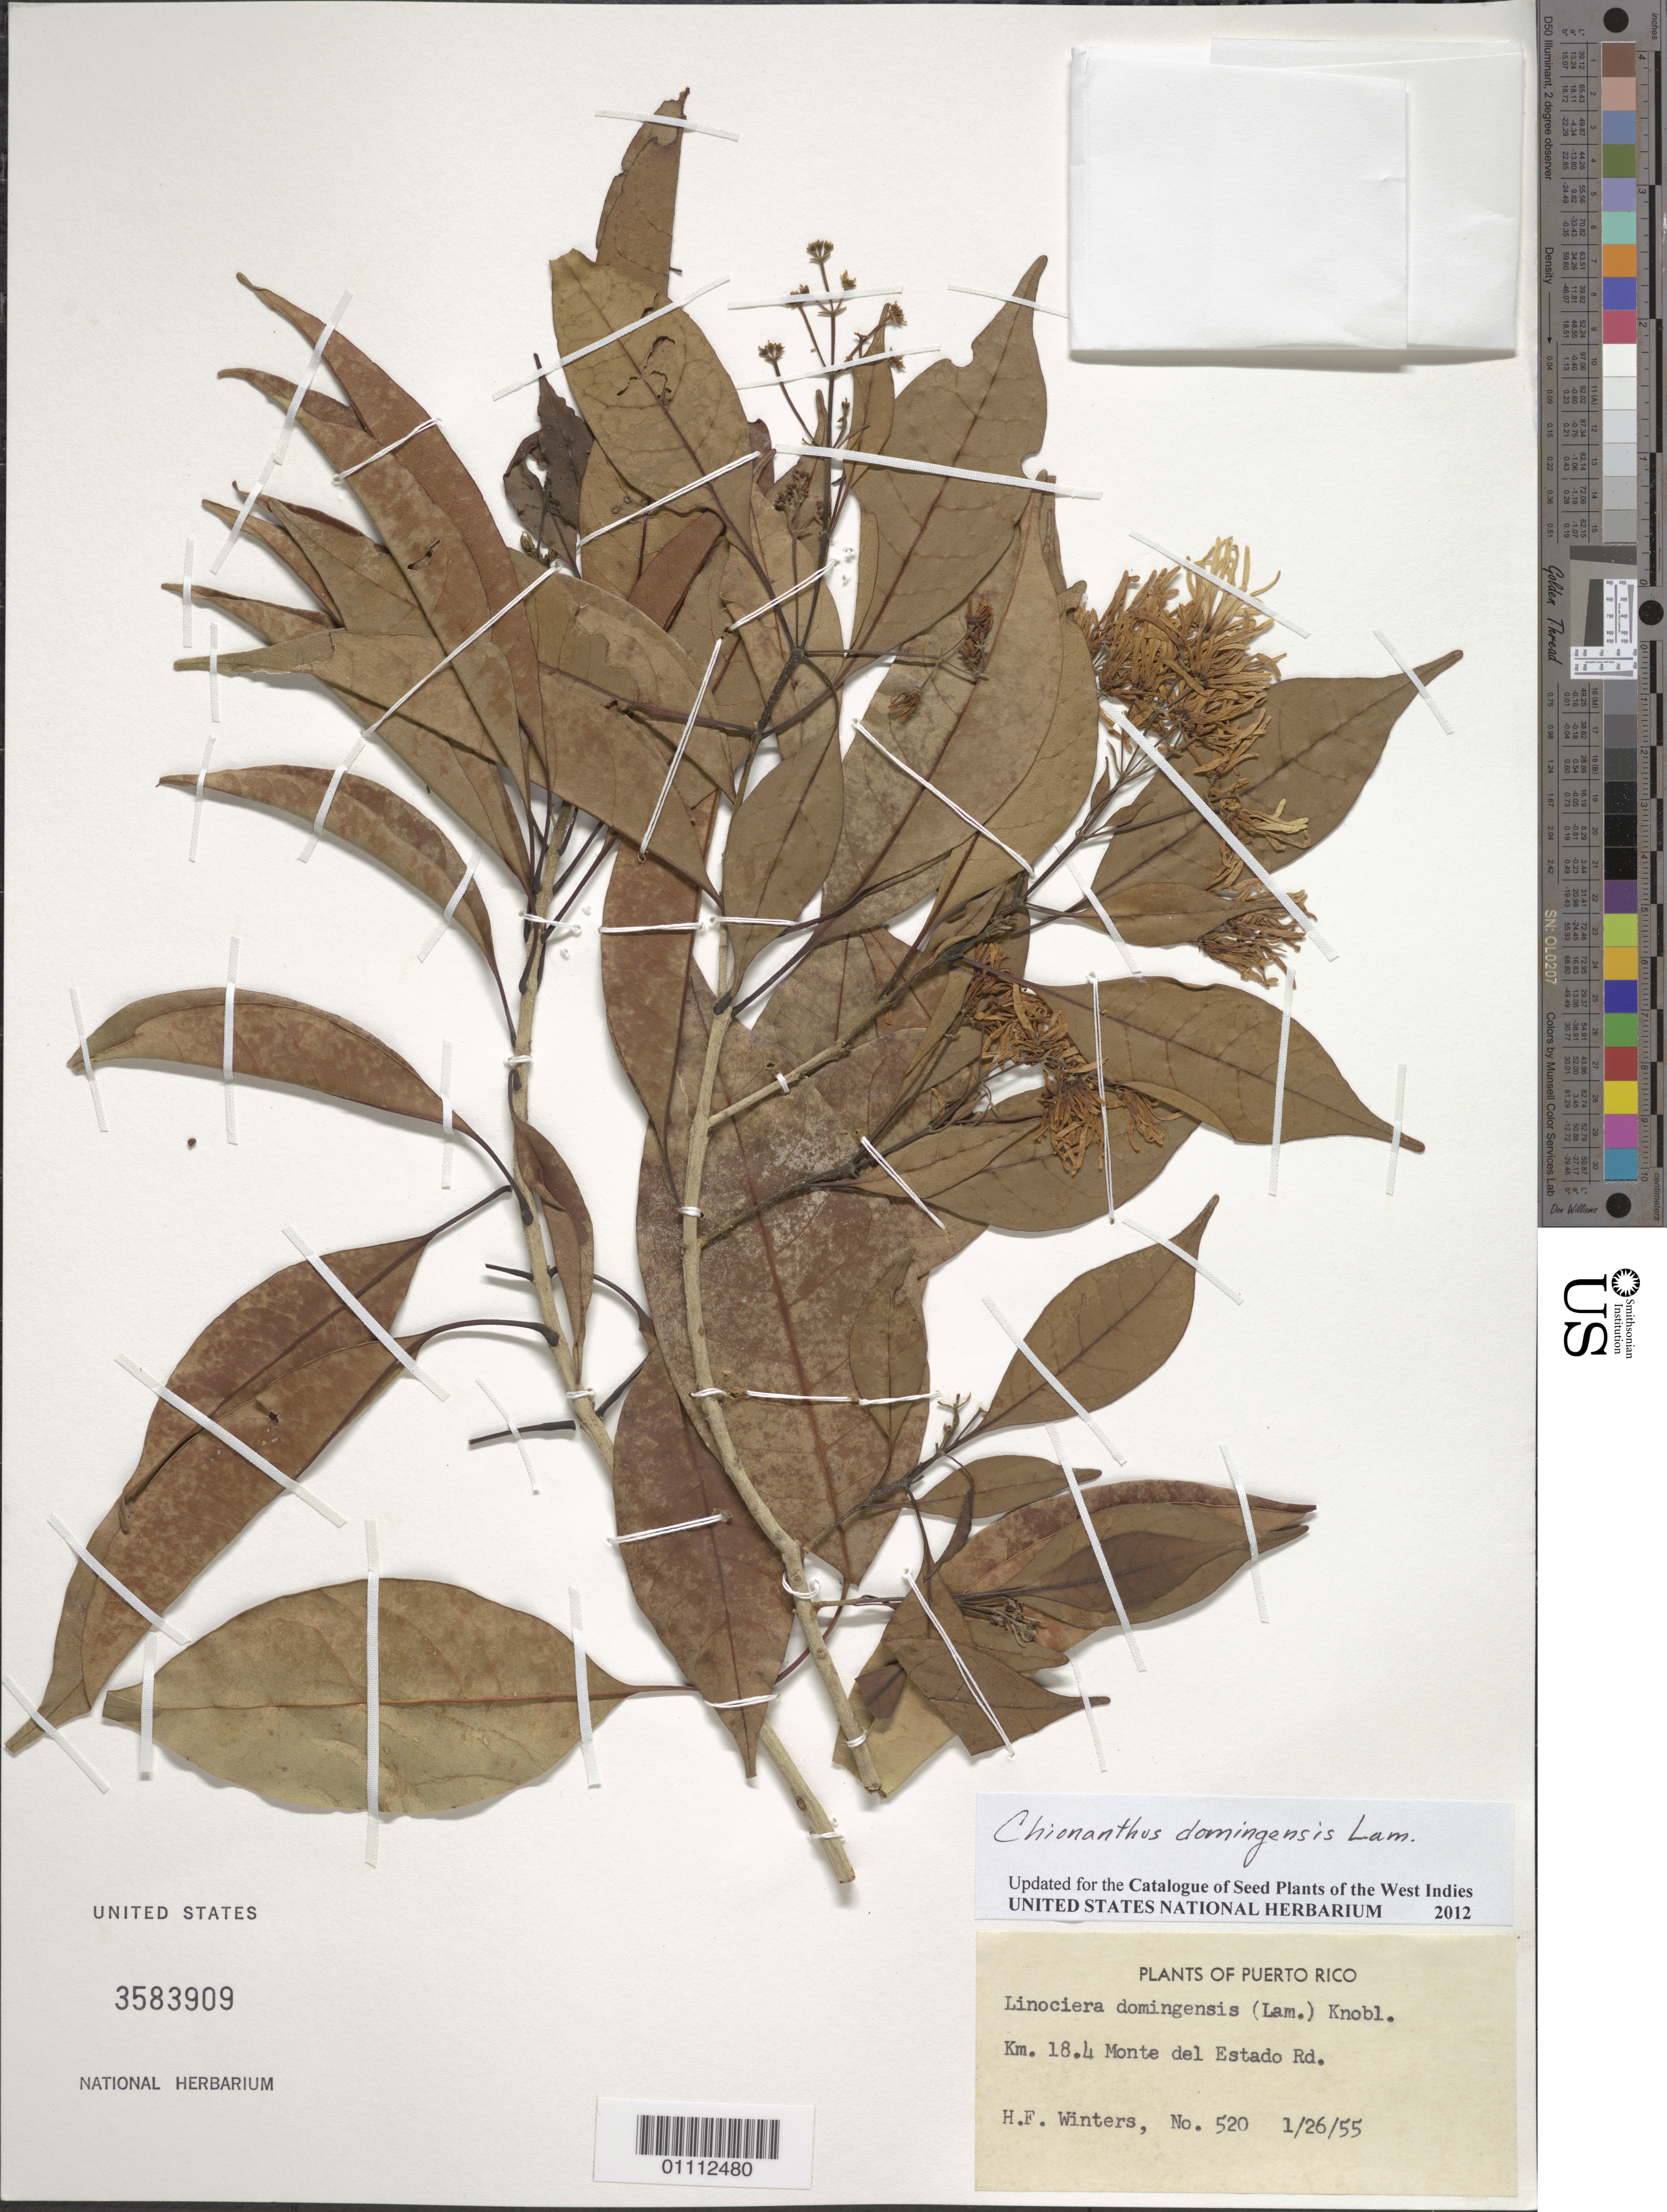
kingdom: Plantae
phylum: Tracheophyta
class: Magnoliopsida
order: Lamiales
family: Oleaceae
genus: Chionanthus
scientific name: Chionanthus domingensis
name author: Lam.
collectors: H. Winters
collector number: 520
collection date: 1955-01-26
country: Puerto Rico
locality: Monte del Estado Road, km 18.4.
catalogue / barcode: US 3583909